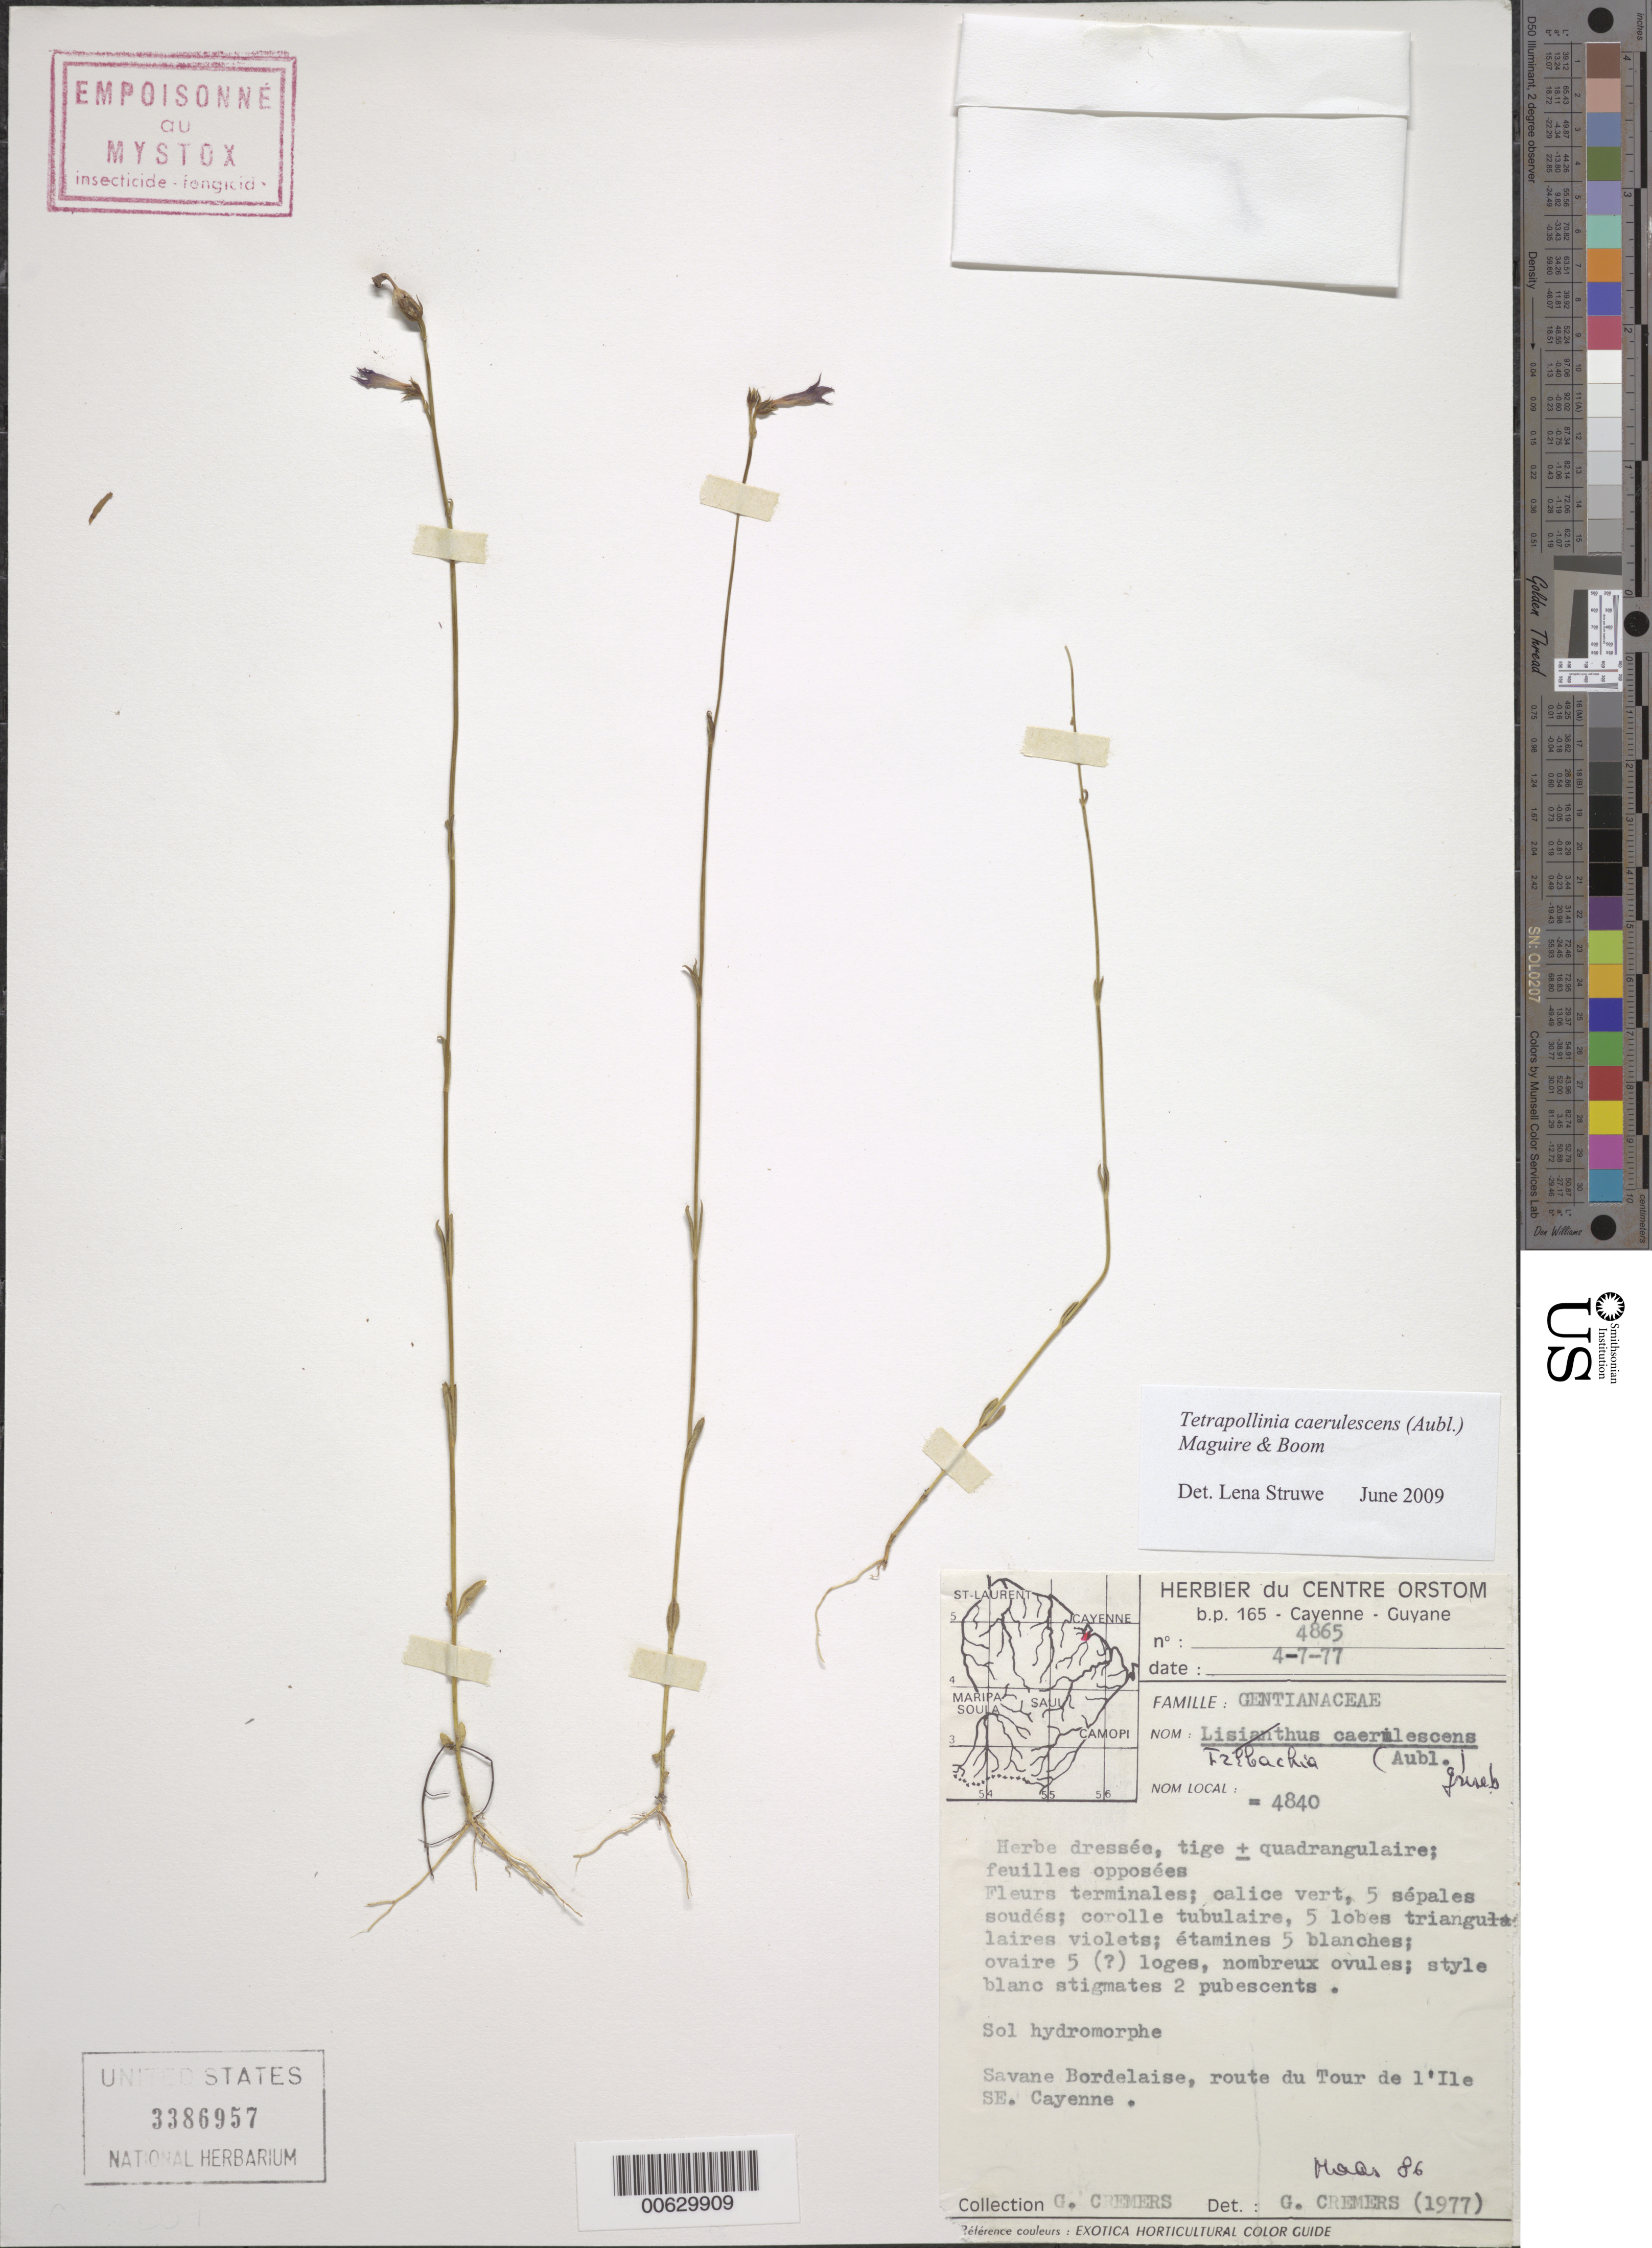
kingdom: Plantae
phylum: Tracheophyta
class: Magnoliopsida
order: Gentianales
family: Gentianaceae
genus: Irlbachia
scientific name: Irlbachia caerulescens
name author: (Aubl.) Griseb.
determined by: Maas, Paul J. M.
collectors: G. Cremers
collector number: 4865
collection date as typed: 4-Jul-77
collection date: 1977-07-04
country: French Guiana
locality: Savane Bordelaise, route du tour d'Ile SE Cayenne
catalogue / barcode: US 3386957